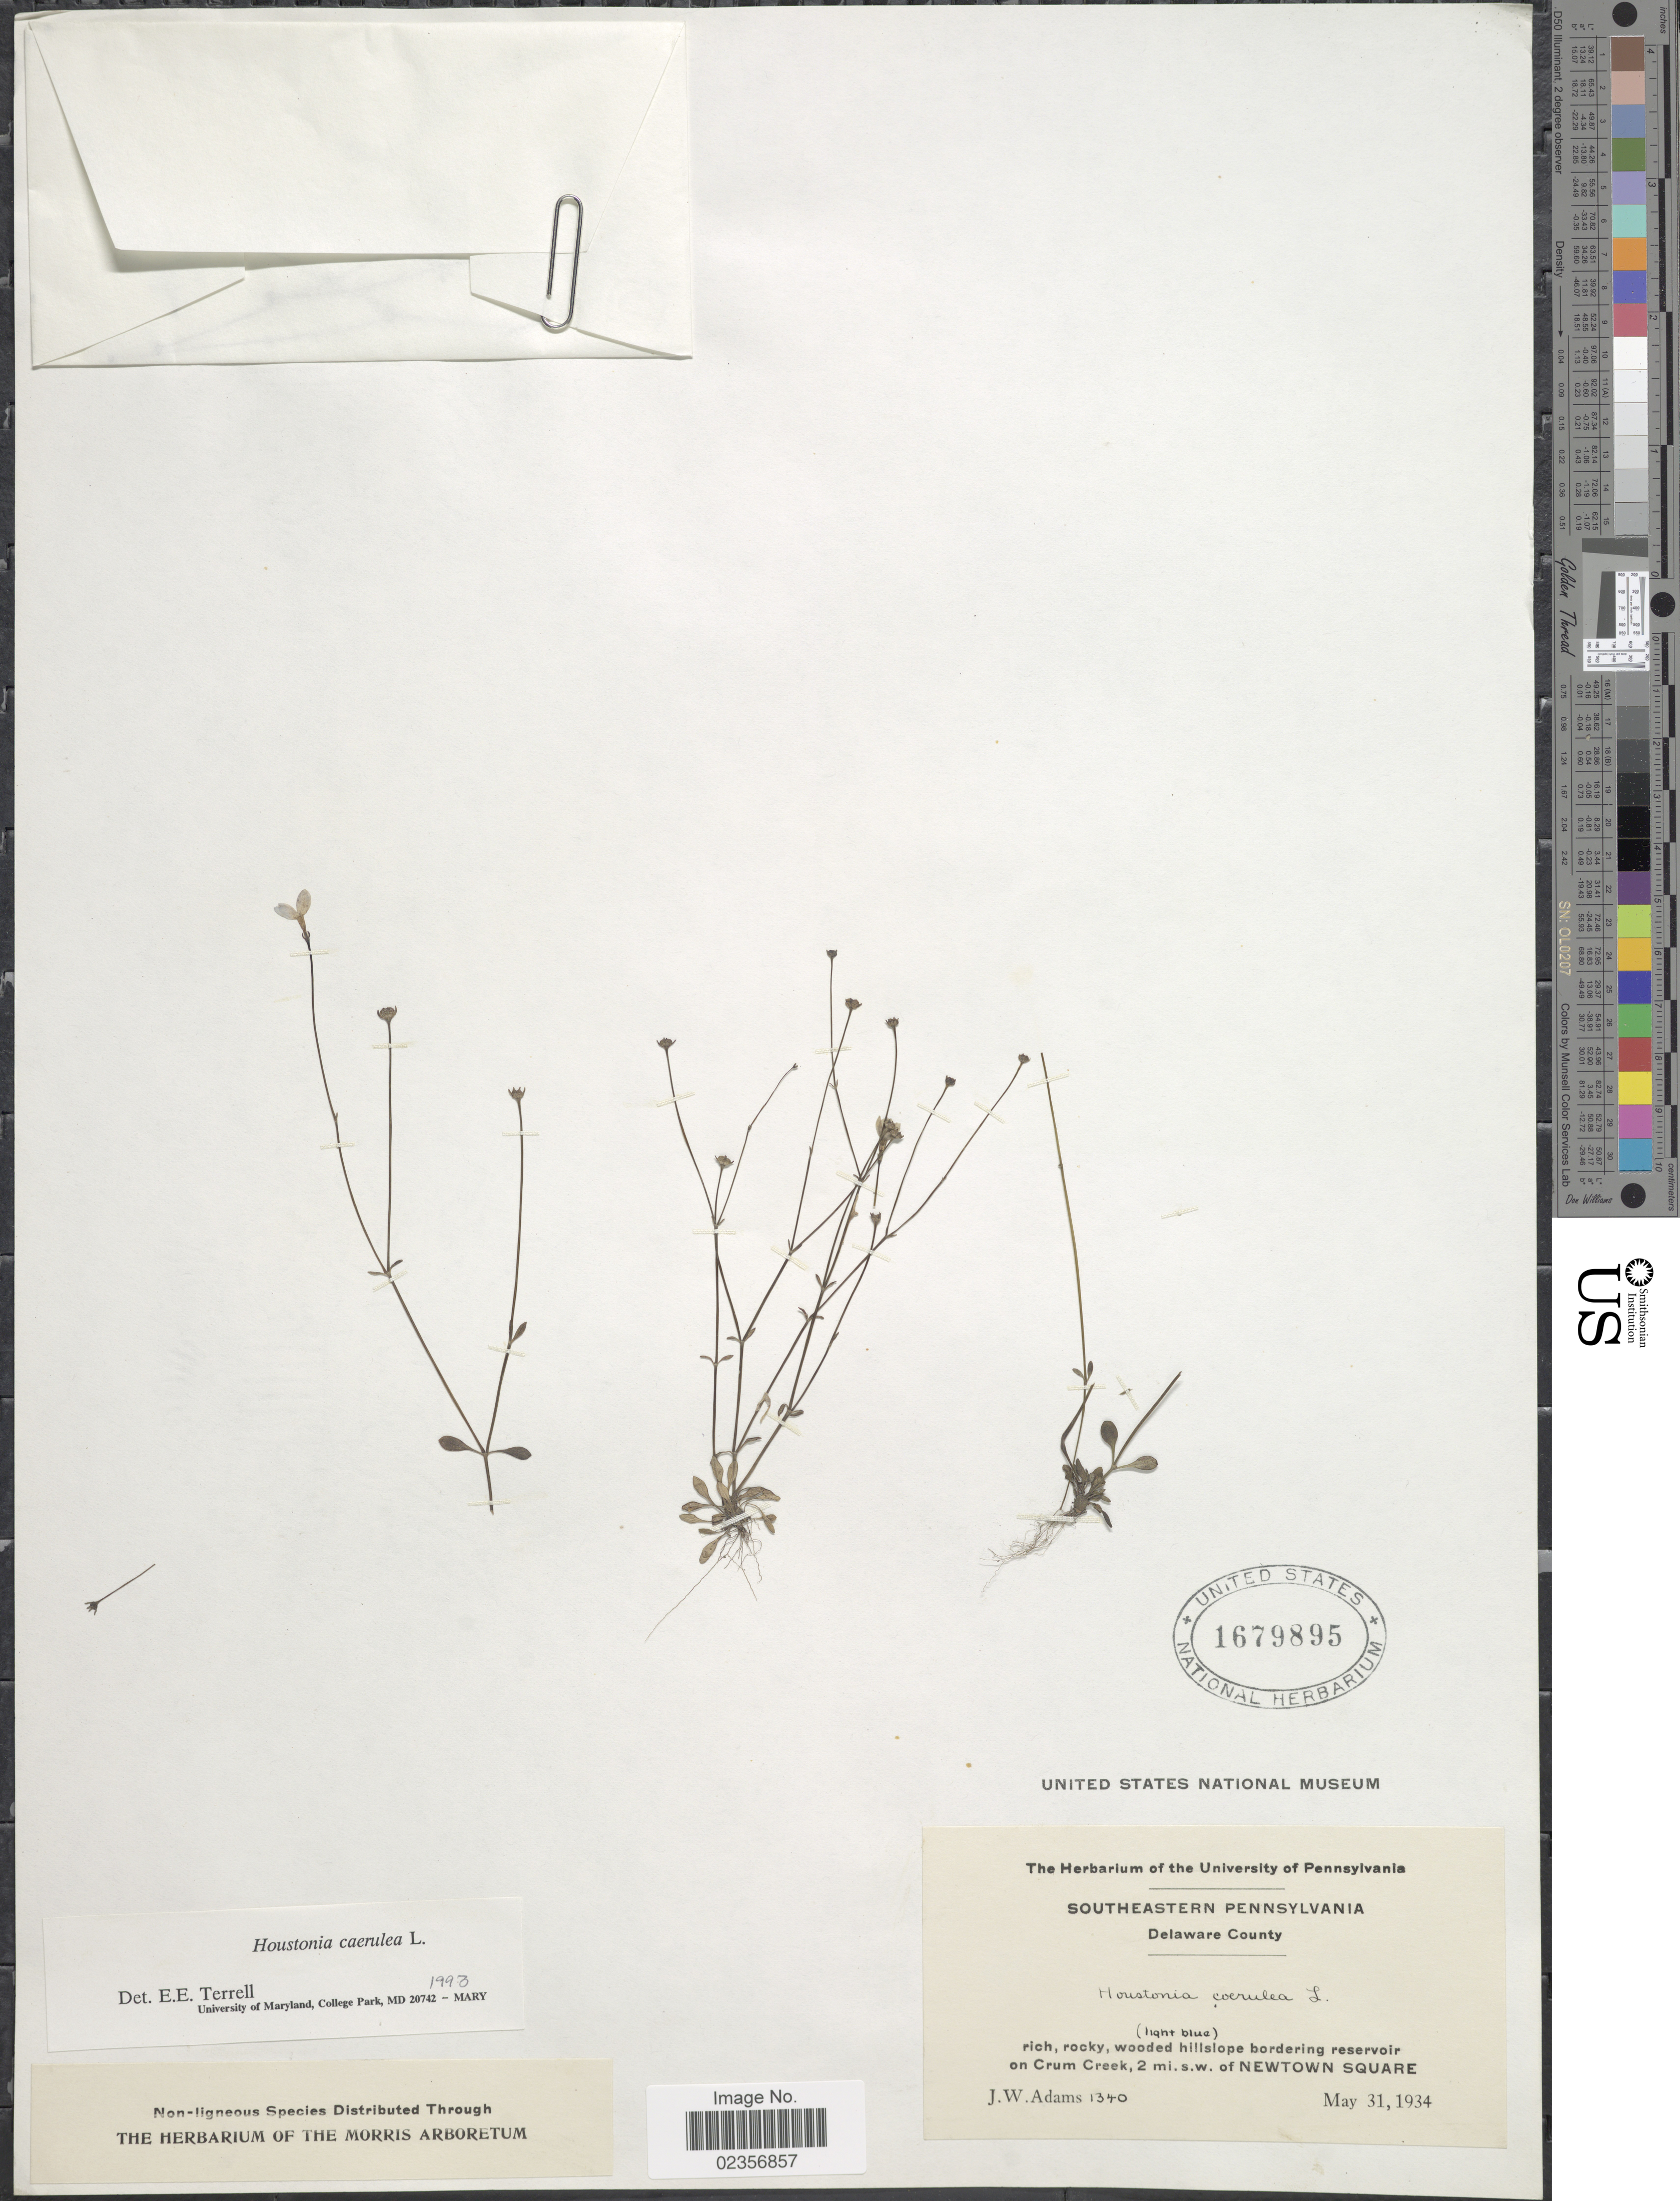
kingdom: Plantae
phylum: Tracheophyta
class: Magnoliopsida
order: Gentianales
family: Rubiaceae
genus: Houstonia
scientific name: Houstonia caerulea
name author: L.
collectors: J. Adams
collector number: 1340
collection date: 1934-05-31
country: United States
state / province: Pennsylvania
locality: Southeastern Pennsylvania, Delaware County, rich, rocky, wooded hillslope bordering reservoir on Crum Creek, 2 mi. s.w. of Newton Square.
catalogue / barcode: US 1679895